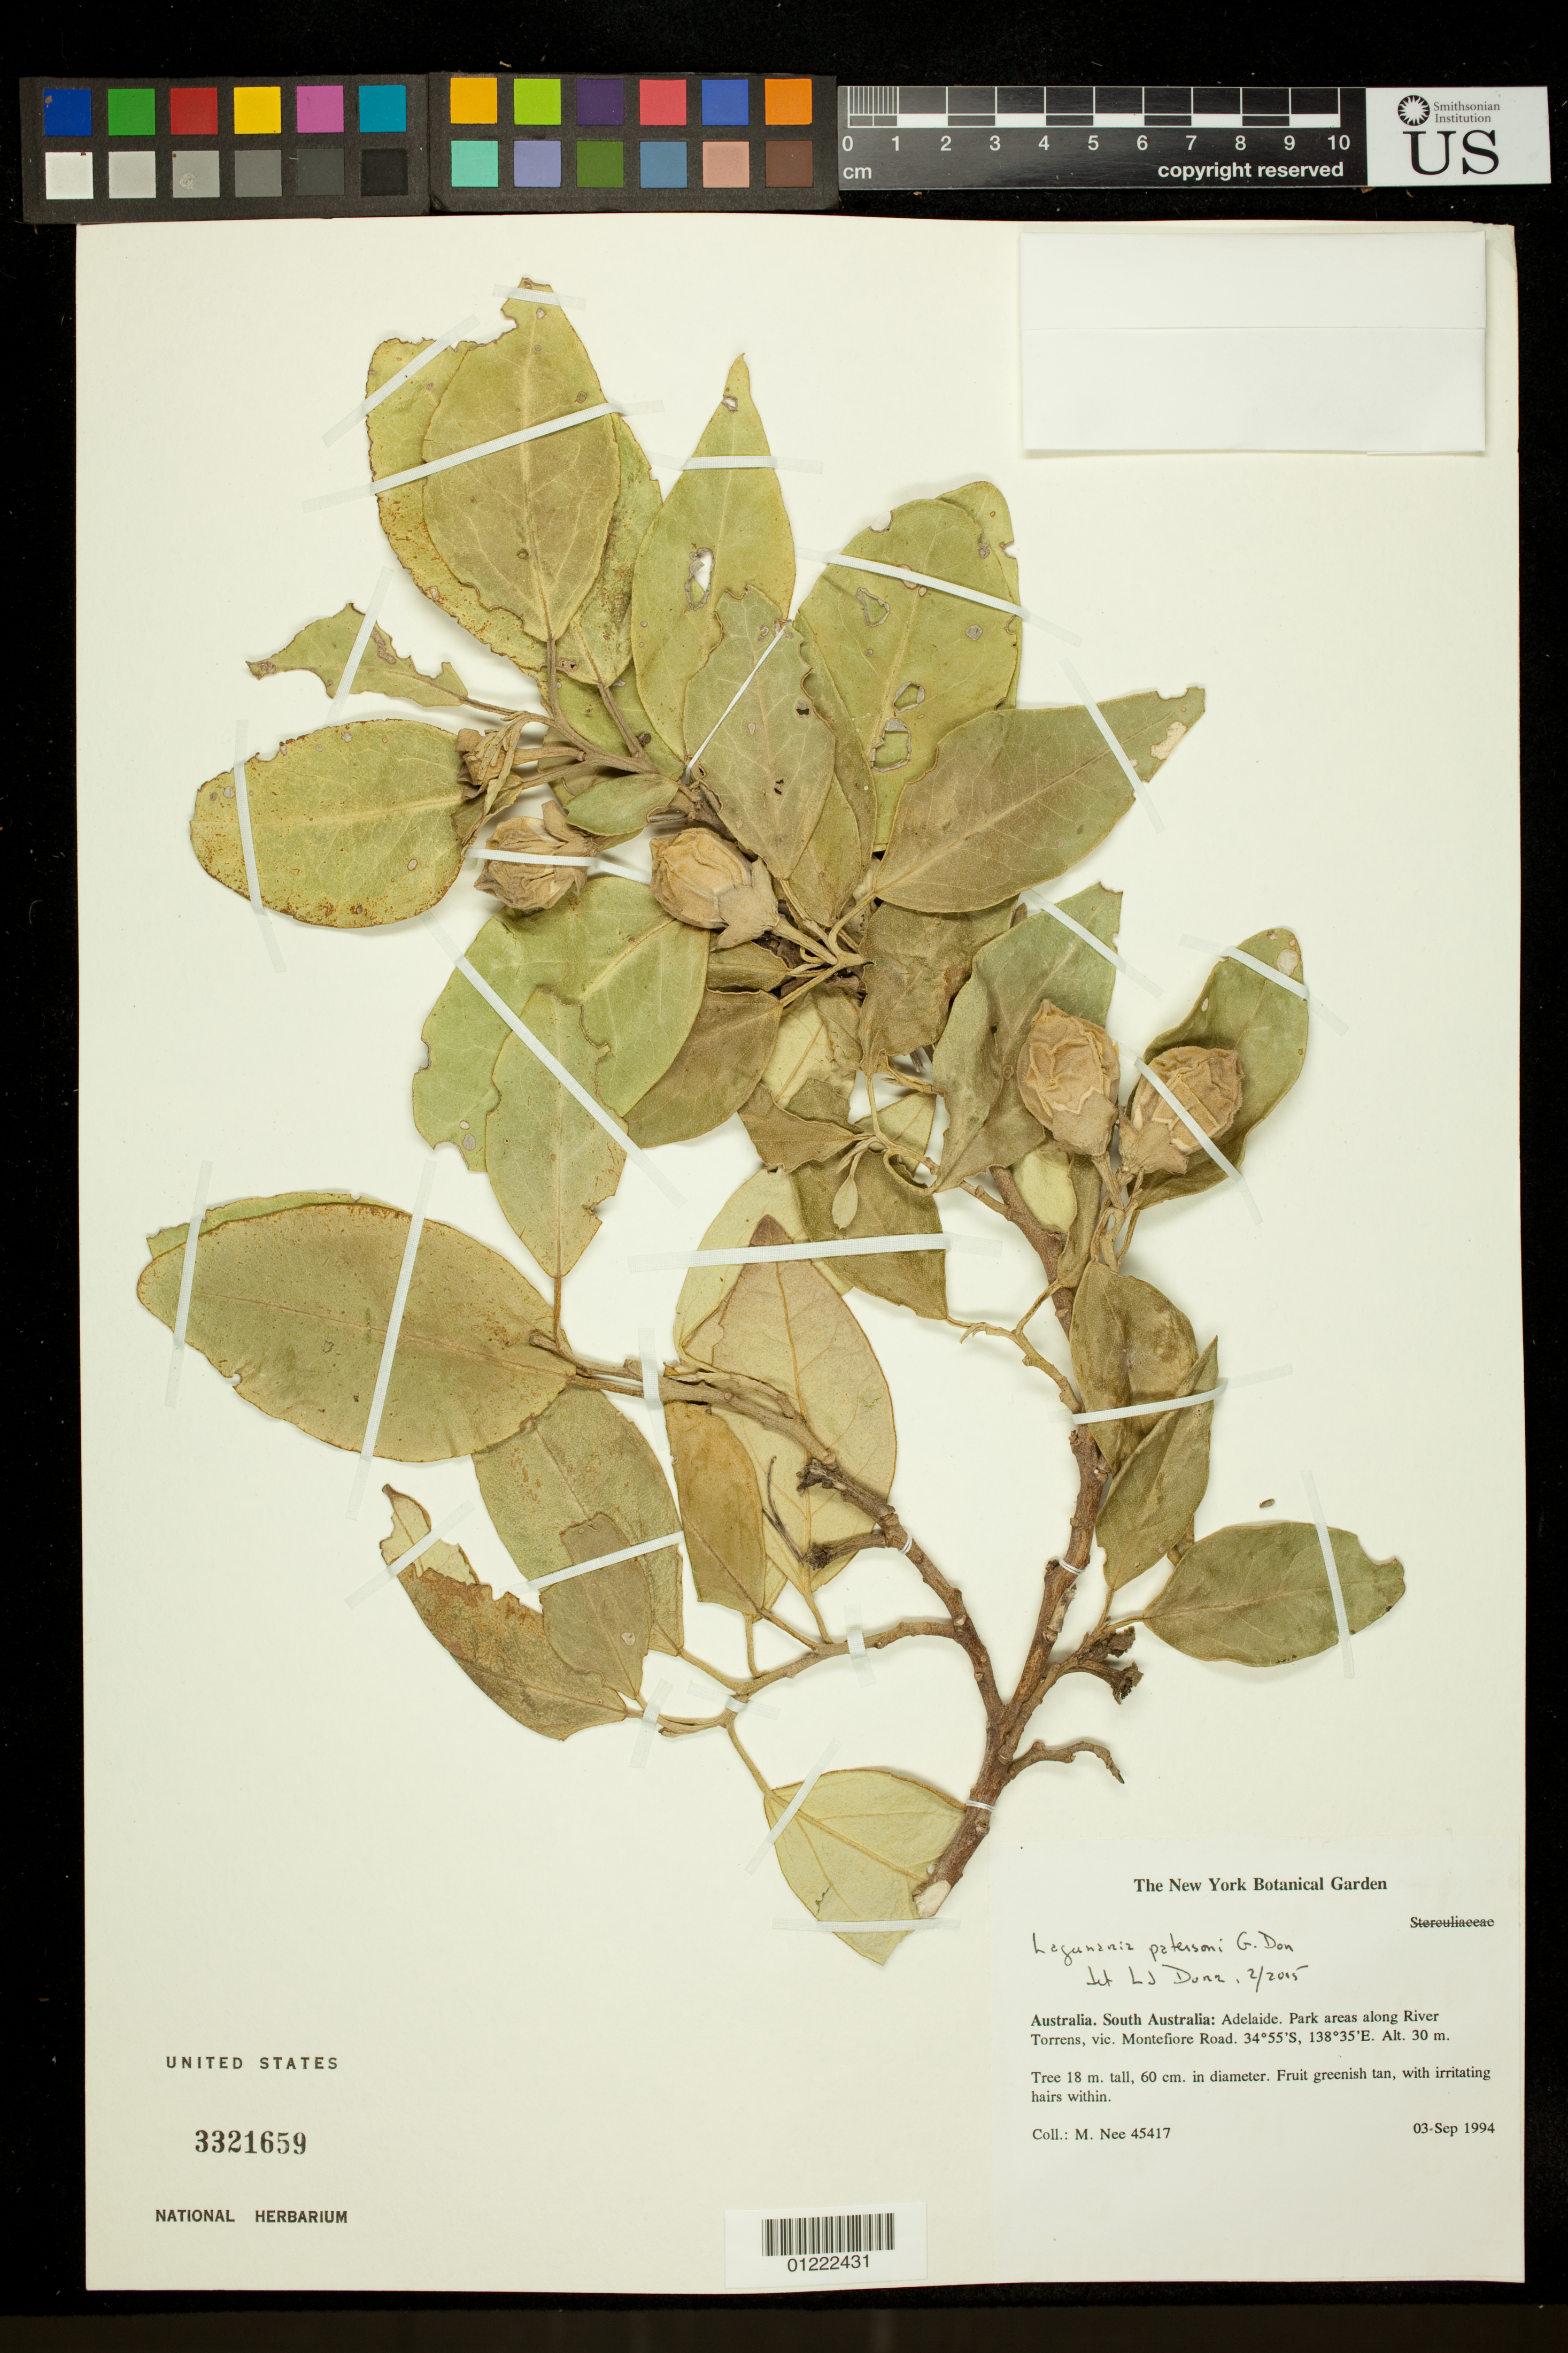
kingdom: Plantae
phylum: Tracheophyta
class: Magnoliopsida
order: Malvales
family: Malvaceae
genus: Lagunaria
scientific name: Lagunaria patersonia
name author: (Andrews) G. Don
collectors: M. Nee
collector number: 45417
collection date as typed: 9/3/1994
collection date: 1994-09-03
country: Australia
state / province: South Australia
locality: Adelaide. park areas along River Torrens, vic. Montefiore Road.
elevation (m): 30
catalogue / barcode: US 3321659